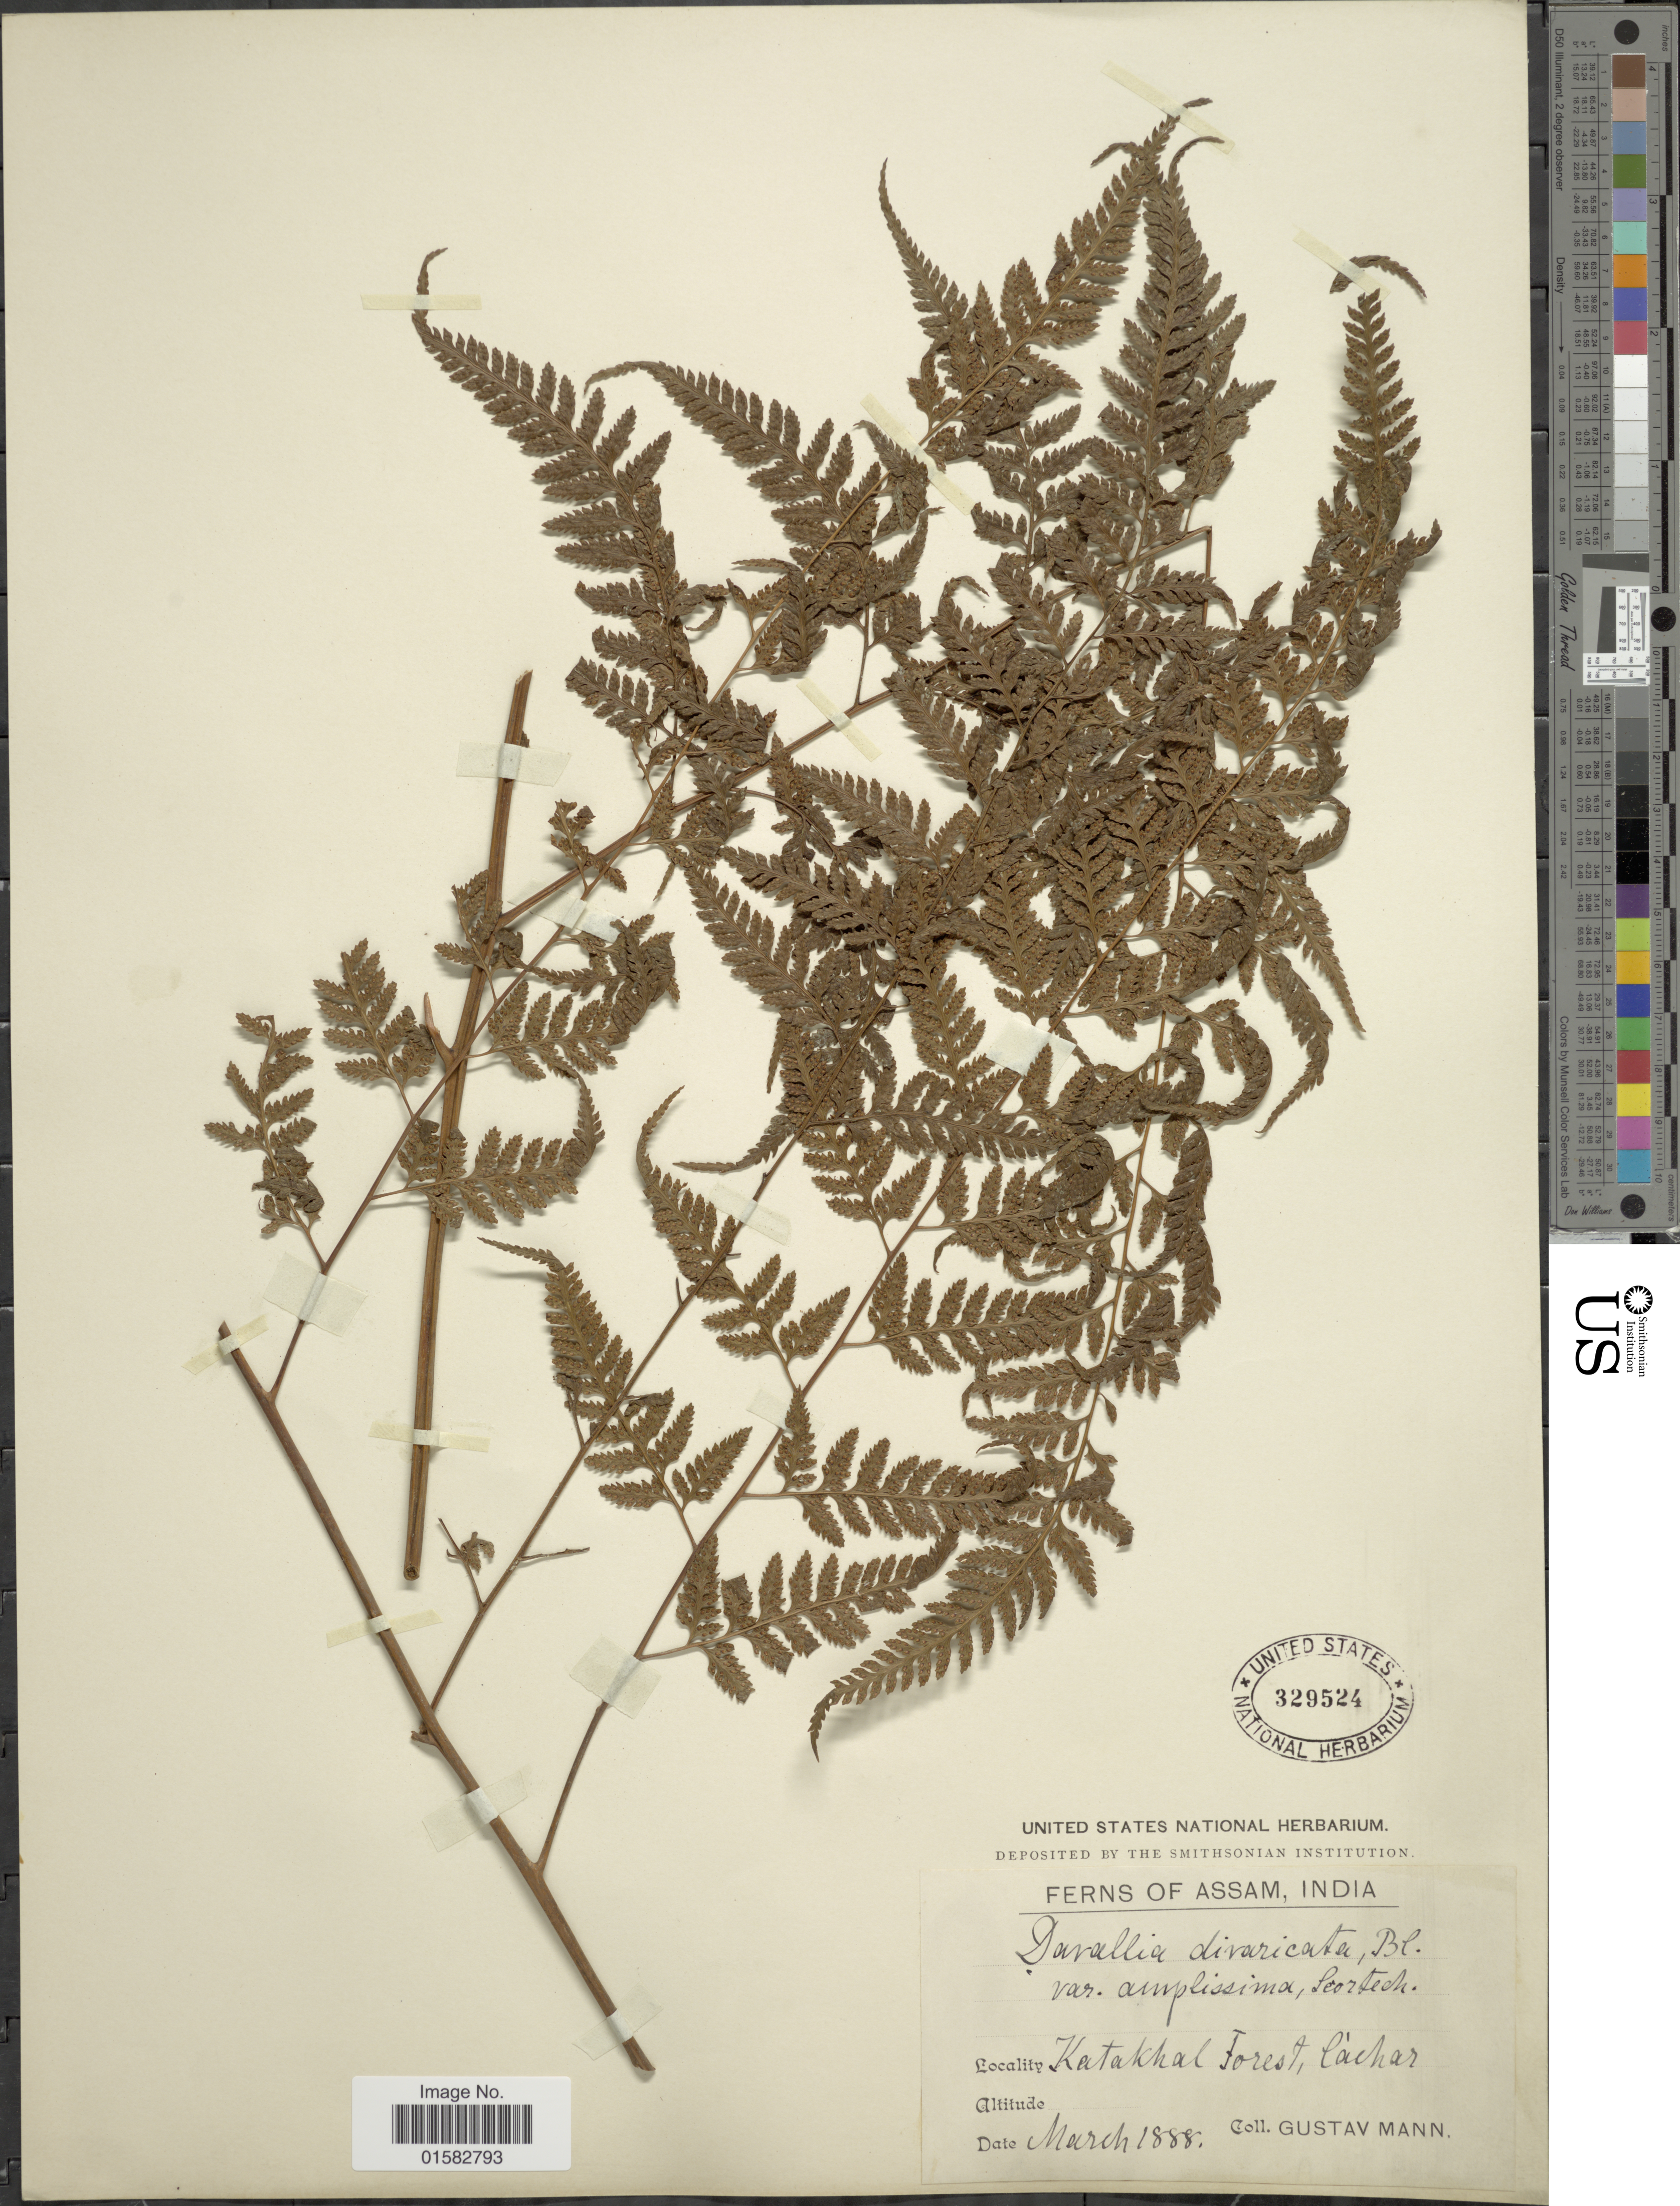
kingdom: Plantae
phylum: Tracheophyta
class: Polypodiopsida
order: Polypodiales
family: Davalliaceae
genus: Davallia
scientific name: Davallia divaricata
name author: Blume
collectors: G. Mann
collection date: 1888-03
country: India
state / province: Assam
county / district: Cachar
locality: Assam, India, Katakhal Forest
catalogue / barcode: US 329524